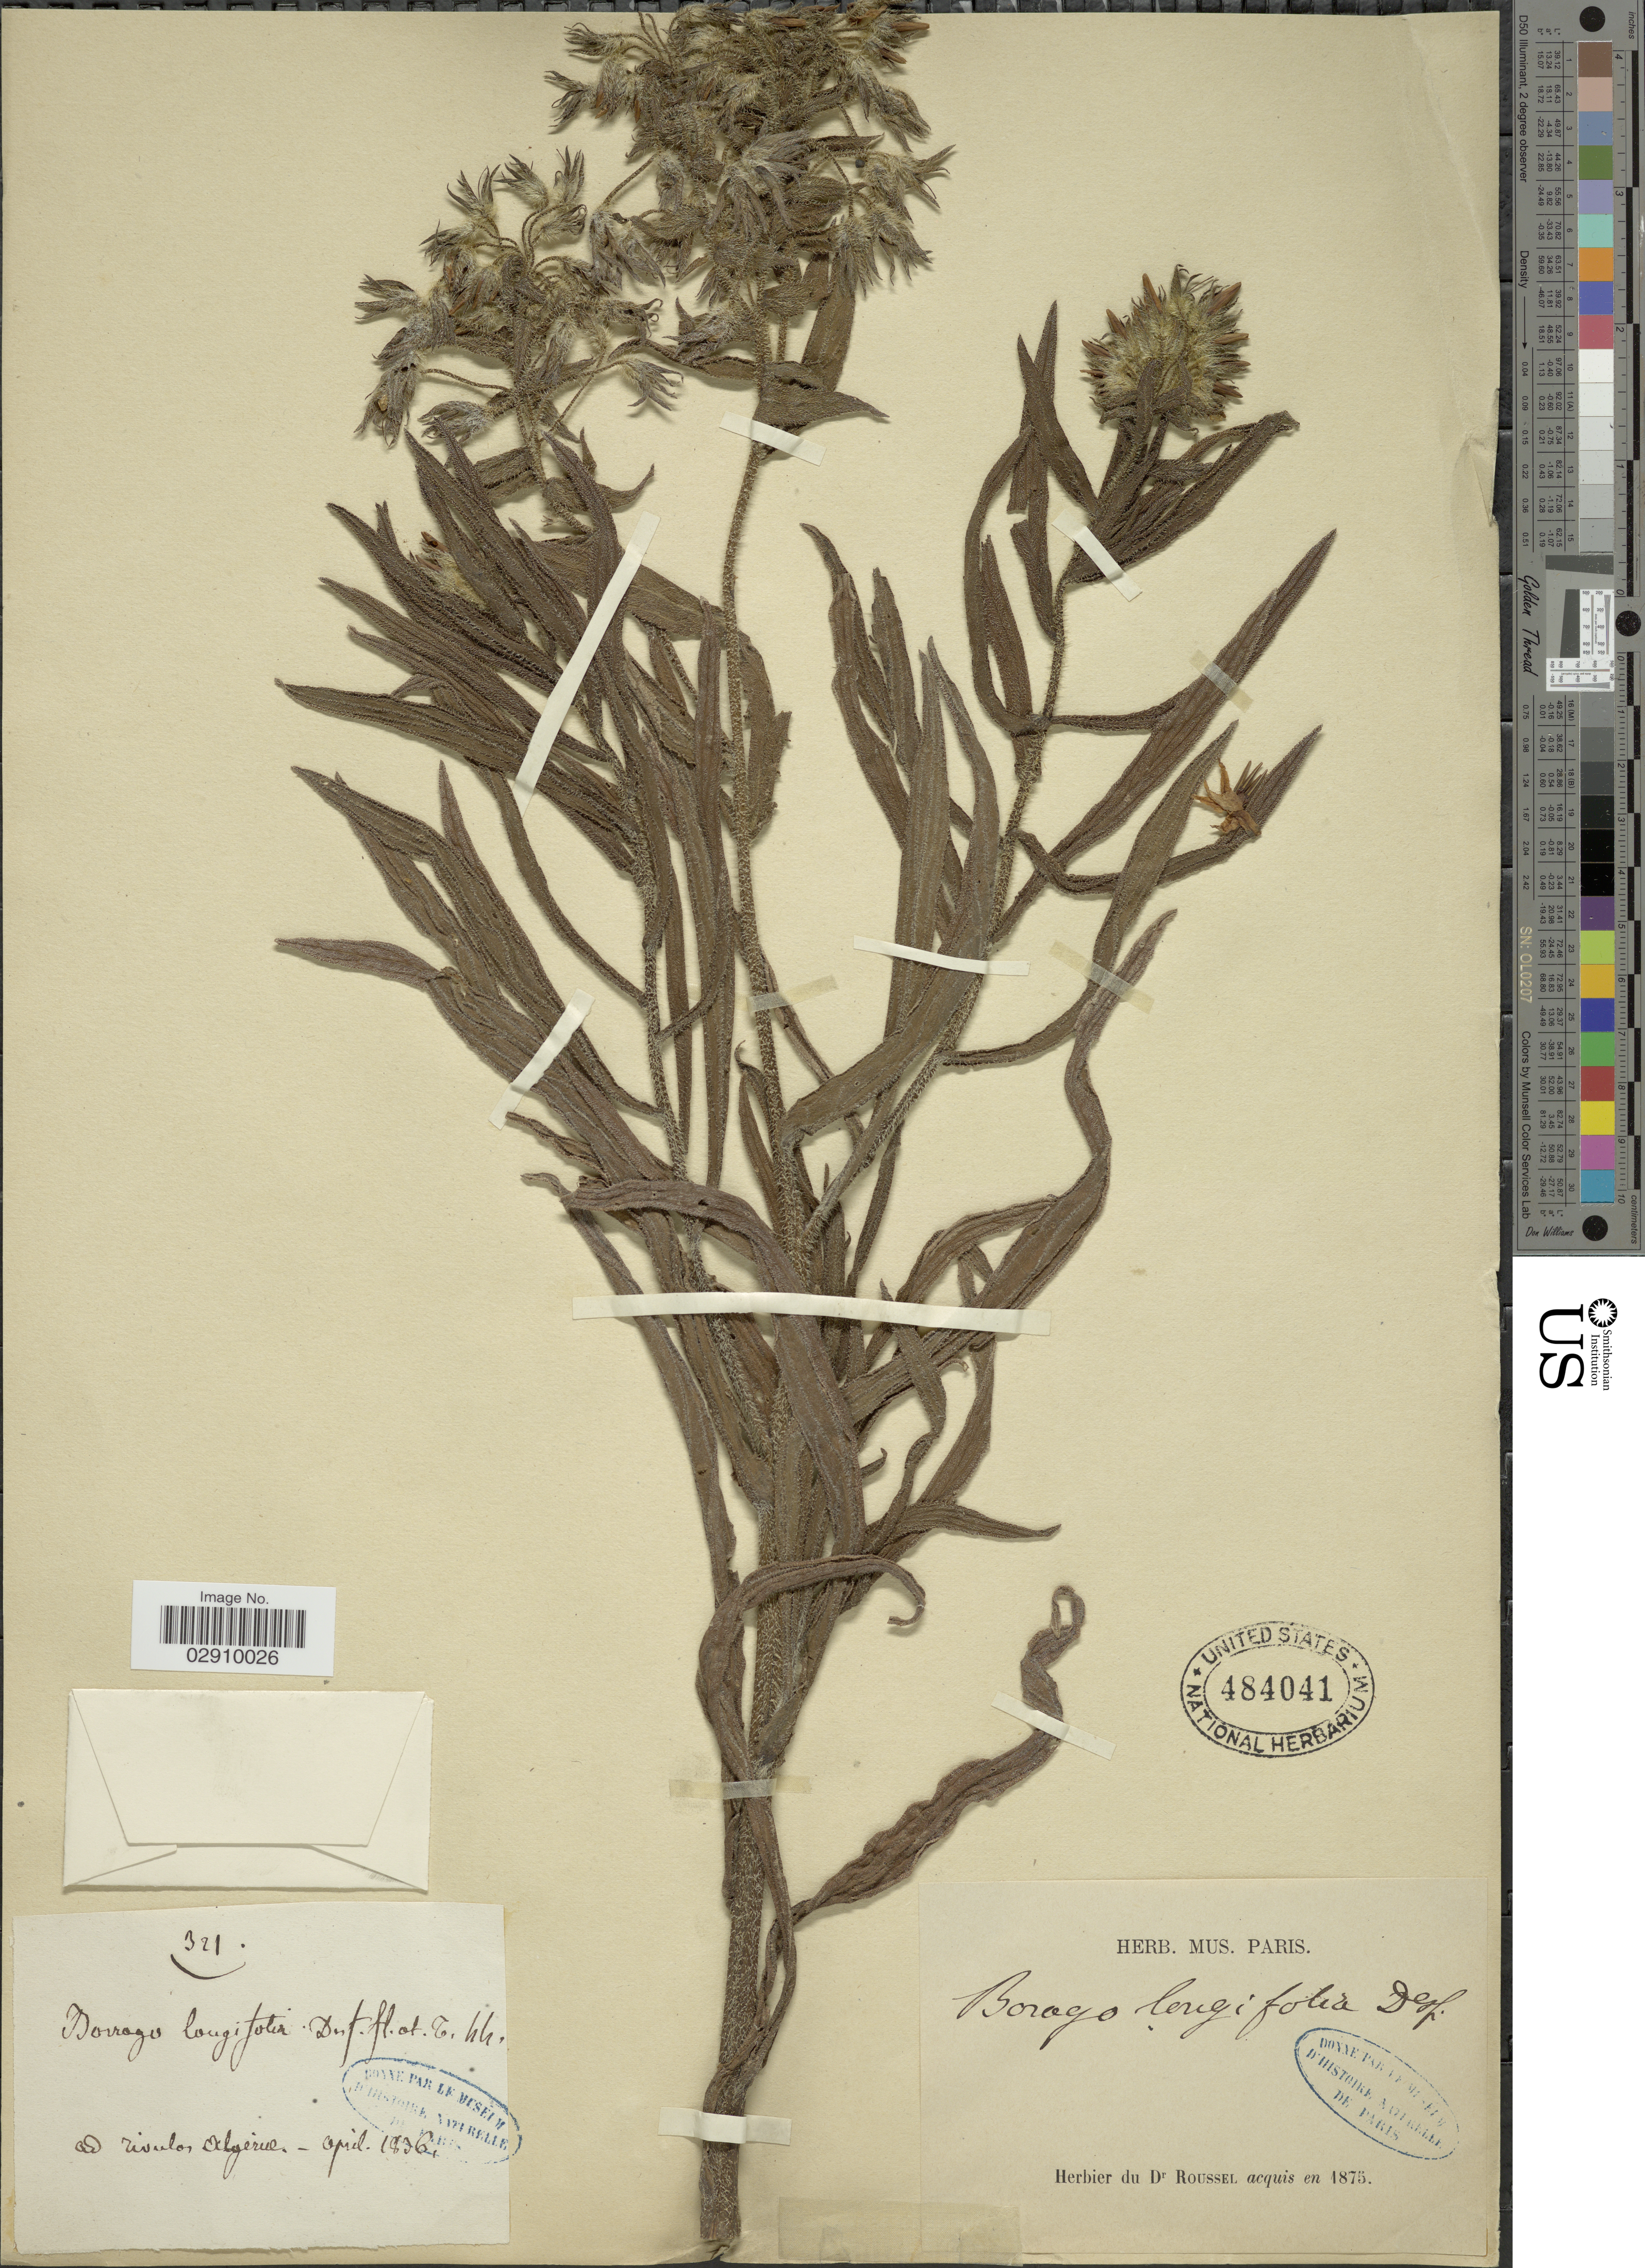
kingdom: Plantae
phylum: Tracheophyta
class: Magnoliopsida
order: Boraginales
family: Boraginaceae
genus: Borago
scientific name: Borago longifolia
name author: Poir.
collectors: ex herb. Roussel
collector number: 321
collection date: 1836-04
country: Algeria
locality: Ad rivulos Algerie,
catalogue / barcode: US 484041